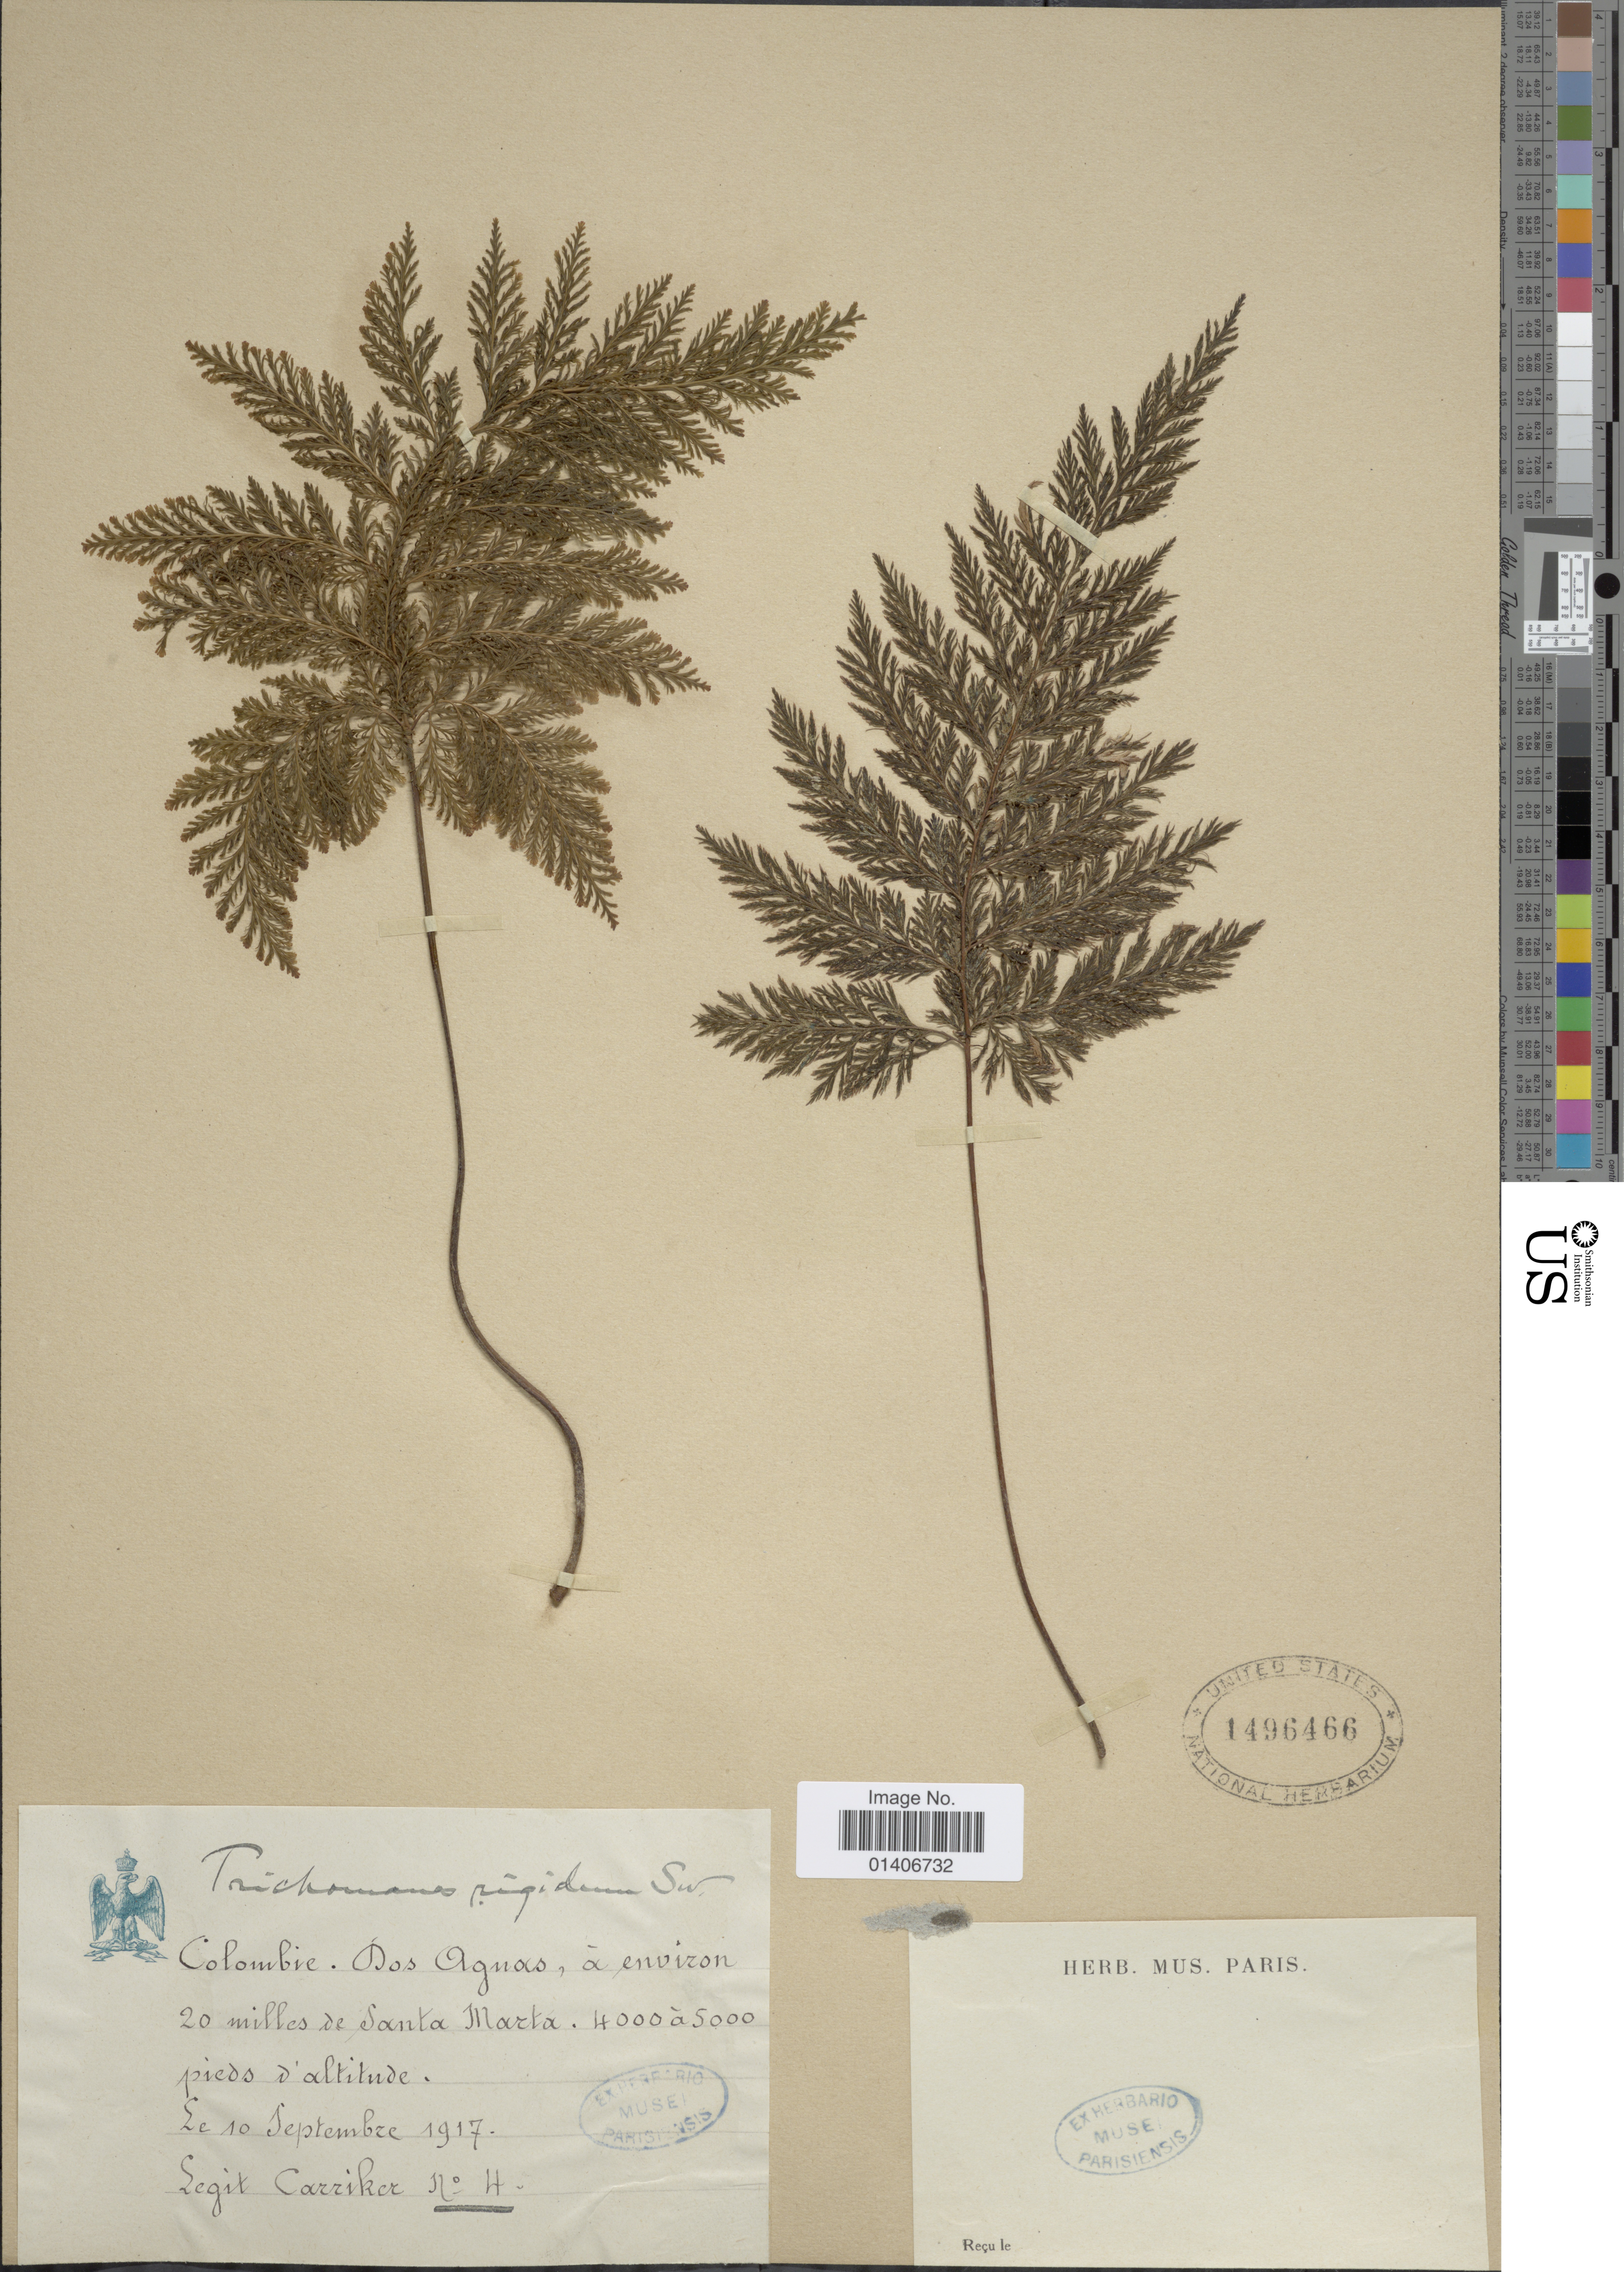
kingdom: Plantae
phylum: Tracheophyta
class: Polypodiopsida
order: Hymenophyllales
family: Hymenophyllaceae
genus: Abrodictyum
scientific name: Abrodictyum rigidum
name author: (Sw.) Ebihara & Dubuisson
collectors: Carriker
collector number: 4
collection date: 1917-09-10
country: Colombia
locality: Dos Agnas, a environ 20 milles de Santa Marta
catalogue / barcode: US 1496466